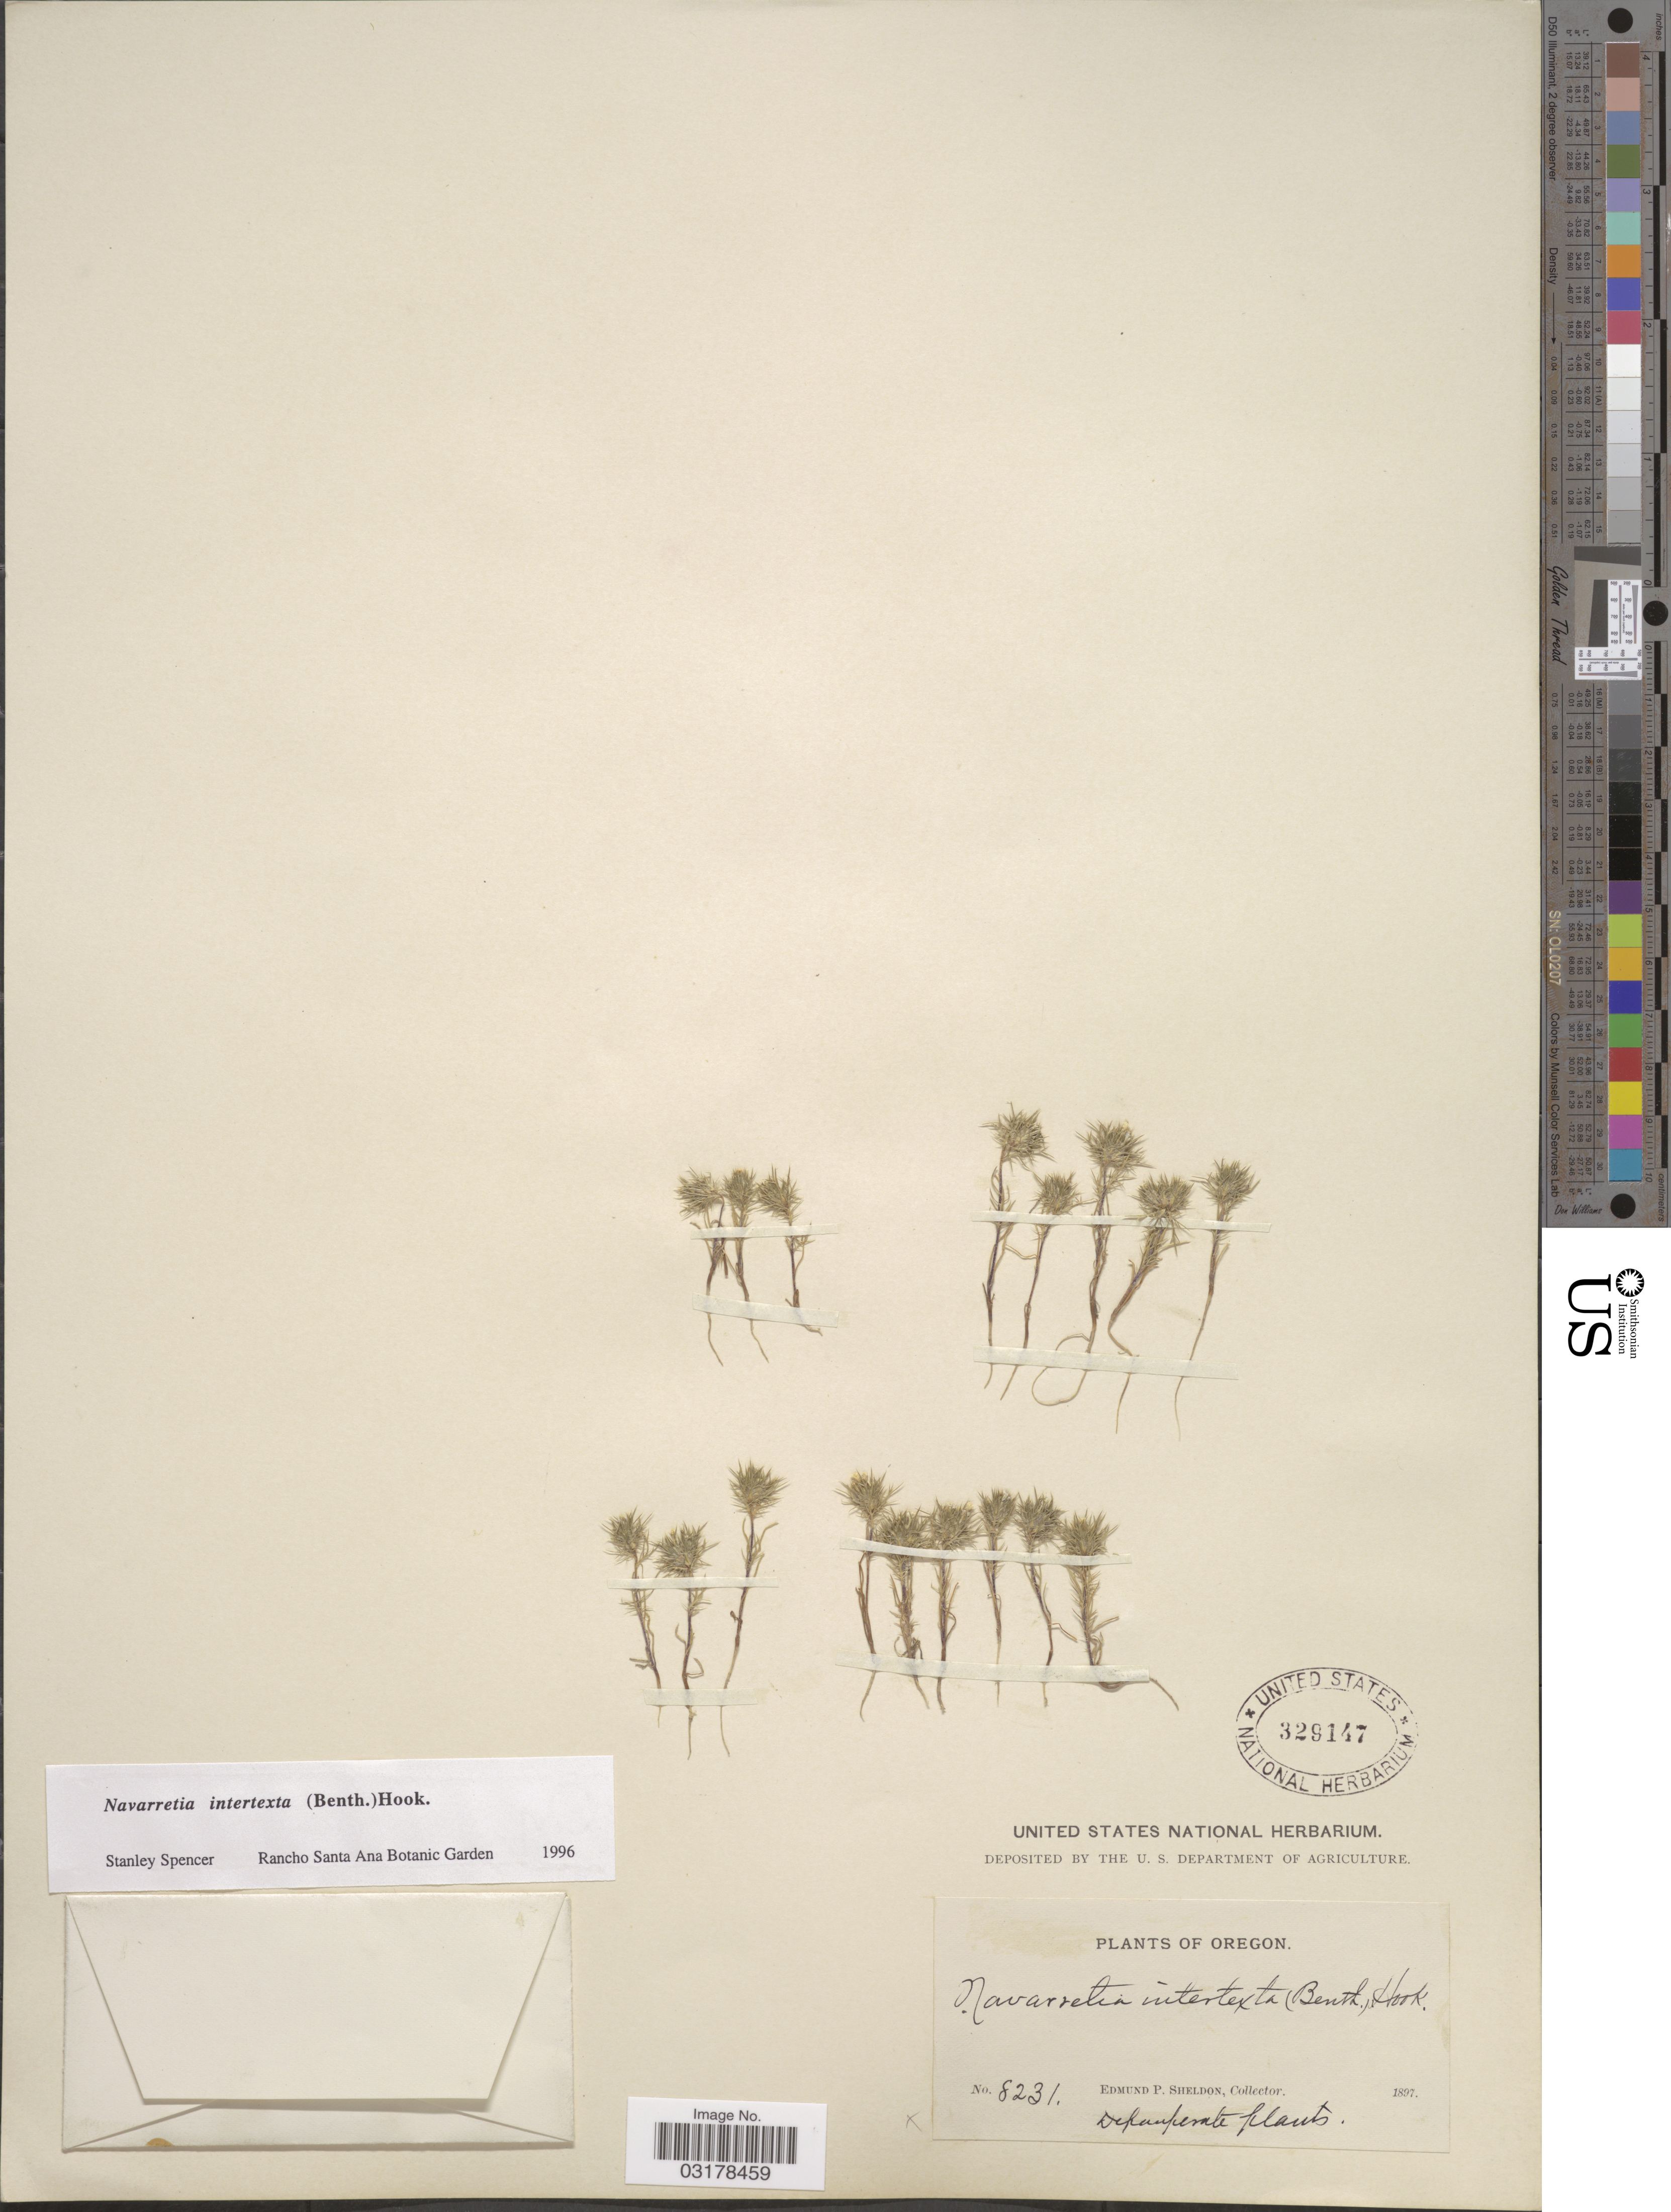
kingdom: Plantae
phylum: Tracheophyta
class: Magnoliopsida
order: Ericales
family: Polemoniaceae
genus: Navarretia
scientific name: Navarretia intertexta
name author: (Benth.) Hook.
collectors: E. P. Sheldon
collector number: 8231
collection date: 1897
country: United States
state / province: Oregon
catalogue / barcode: US 329147